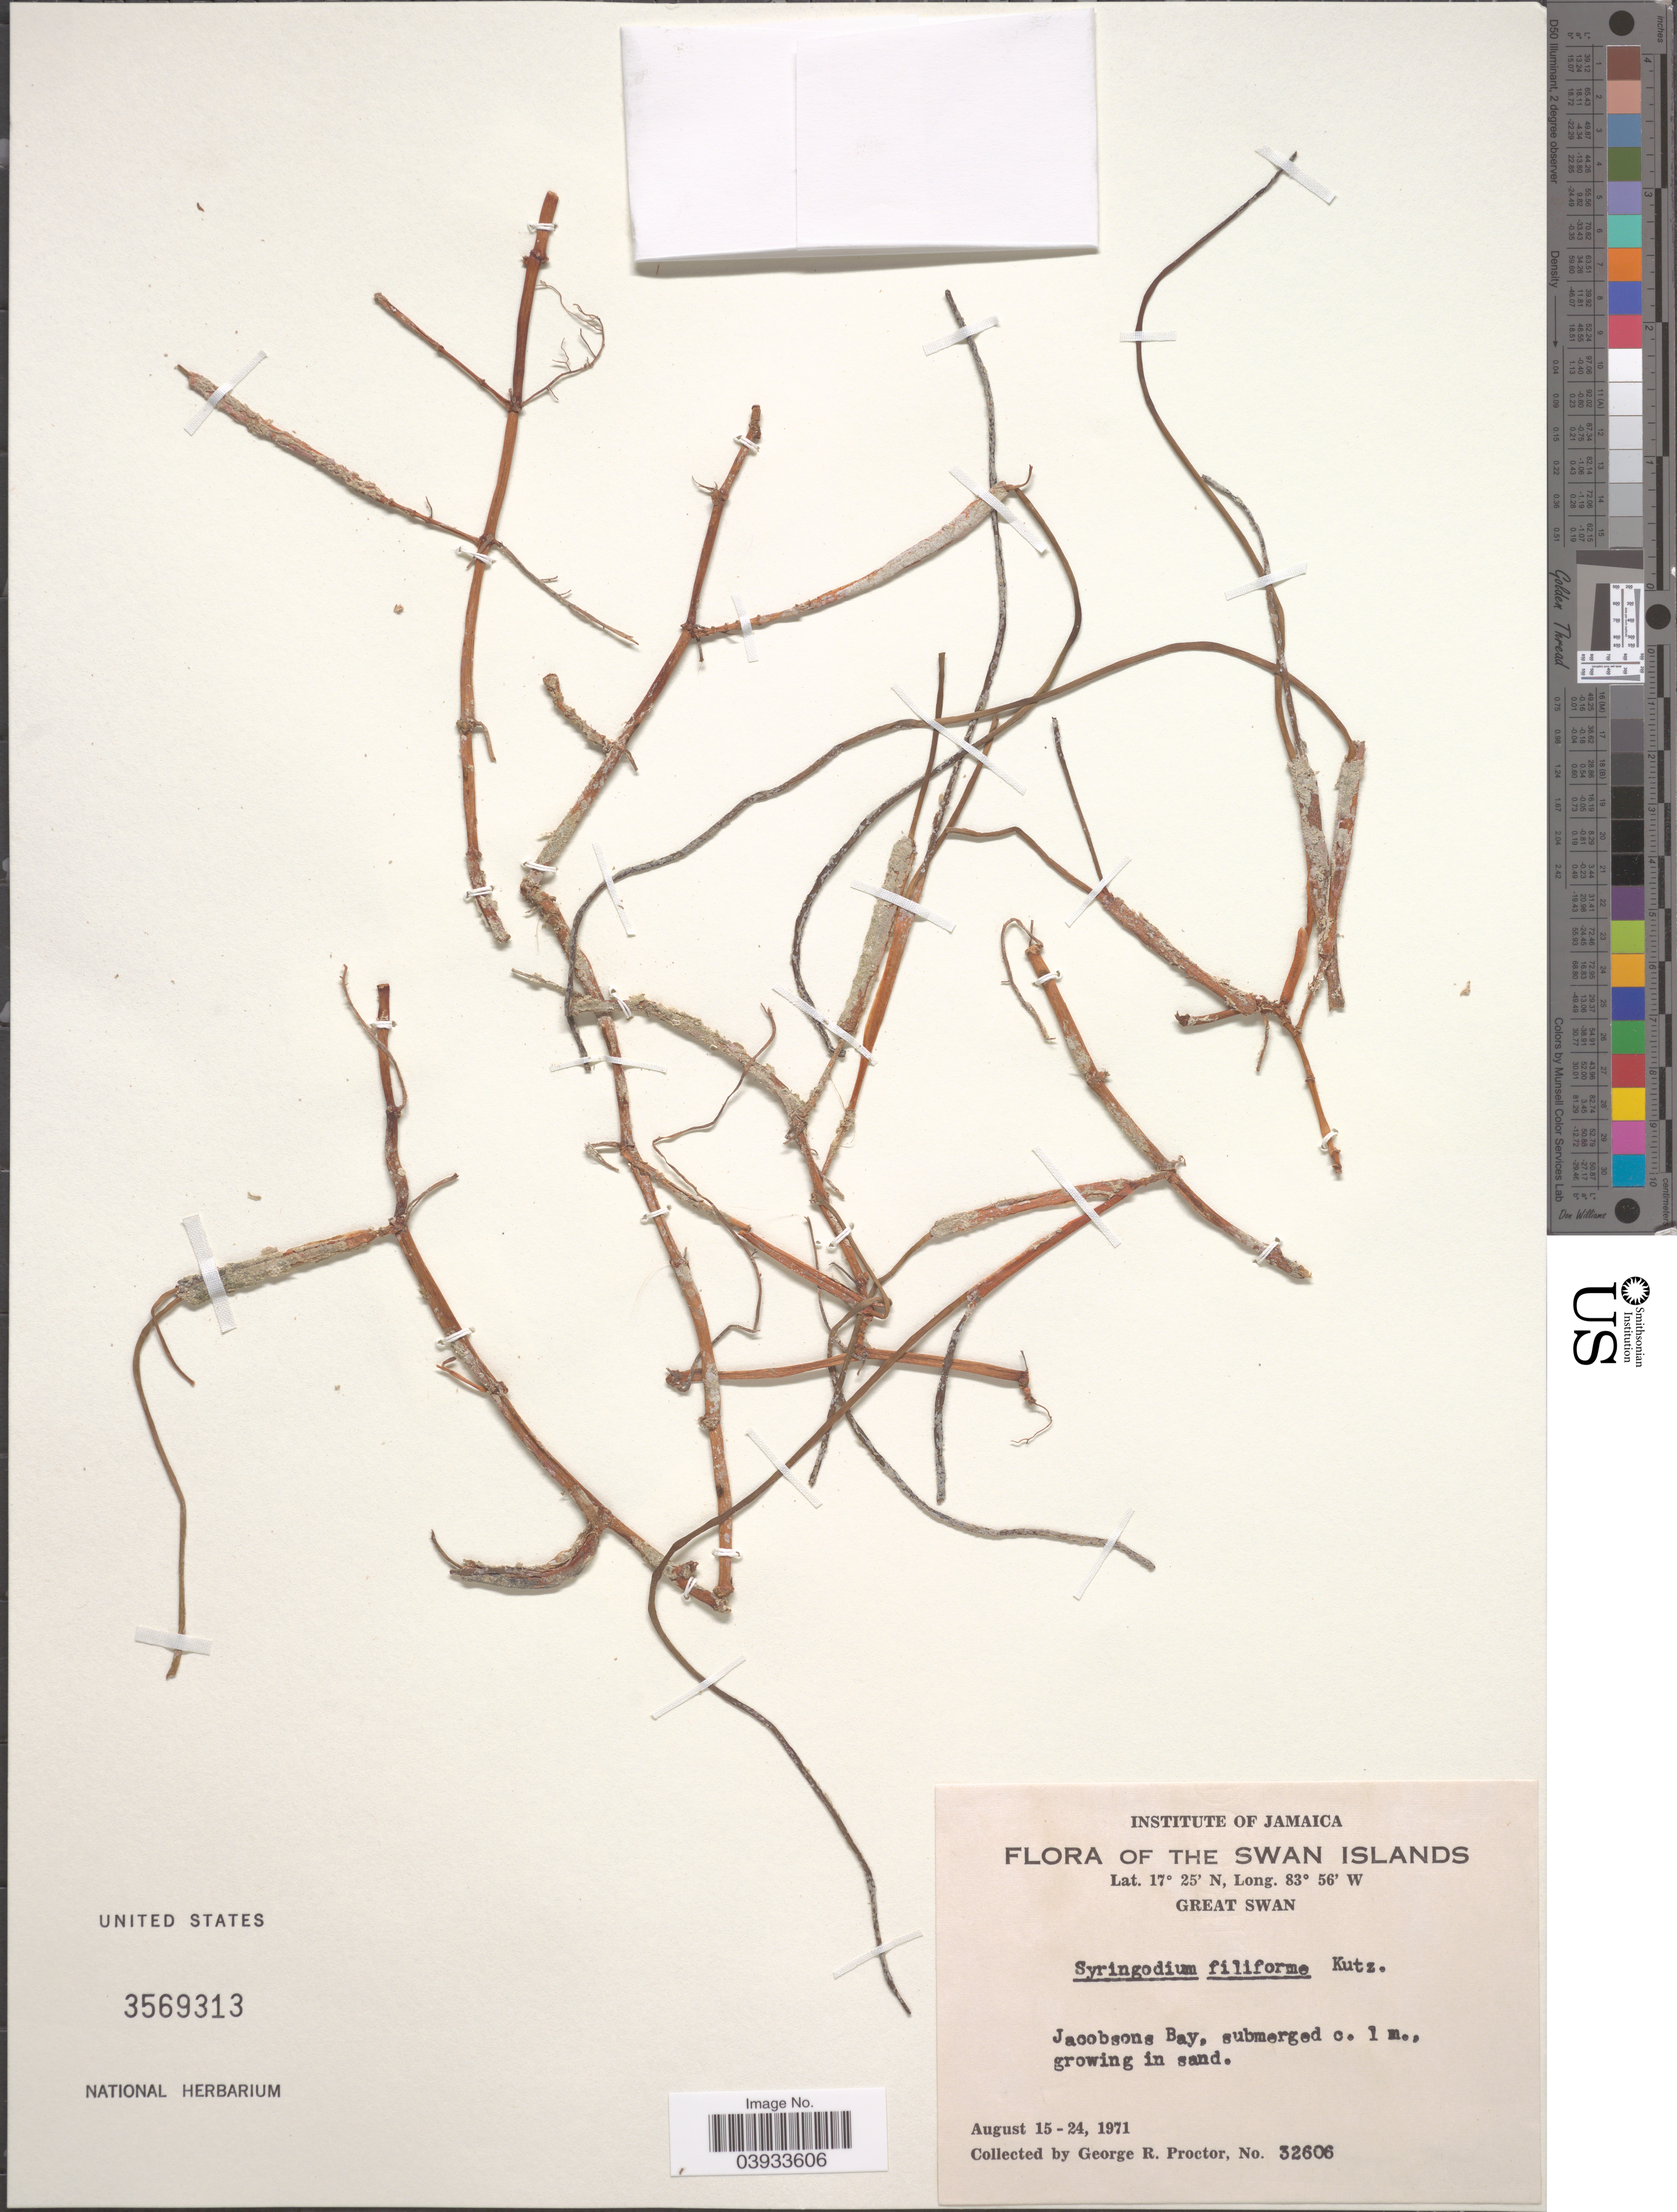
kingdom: Plantae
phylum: Tracheophyta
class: Liliopsida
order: Alismatales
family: Cymodoceaceae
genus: Syringodium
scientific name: Syringodium filiforme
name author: Kütz.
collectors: G. Proctor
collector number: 32606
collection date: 1971-08-15/1971-08-24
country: Jamaica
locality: The Swan Islands. Great Swan. Jacobsons Bay.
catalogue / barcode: US 3569313